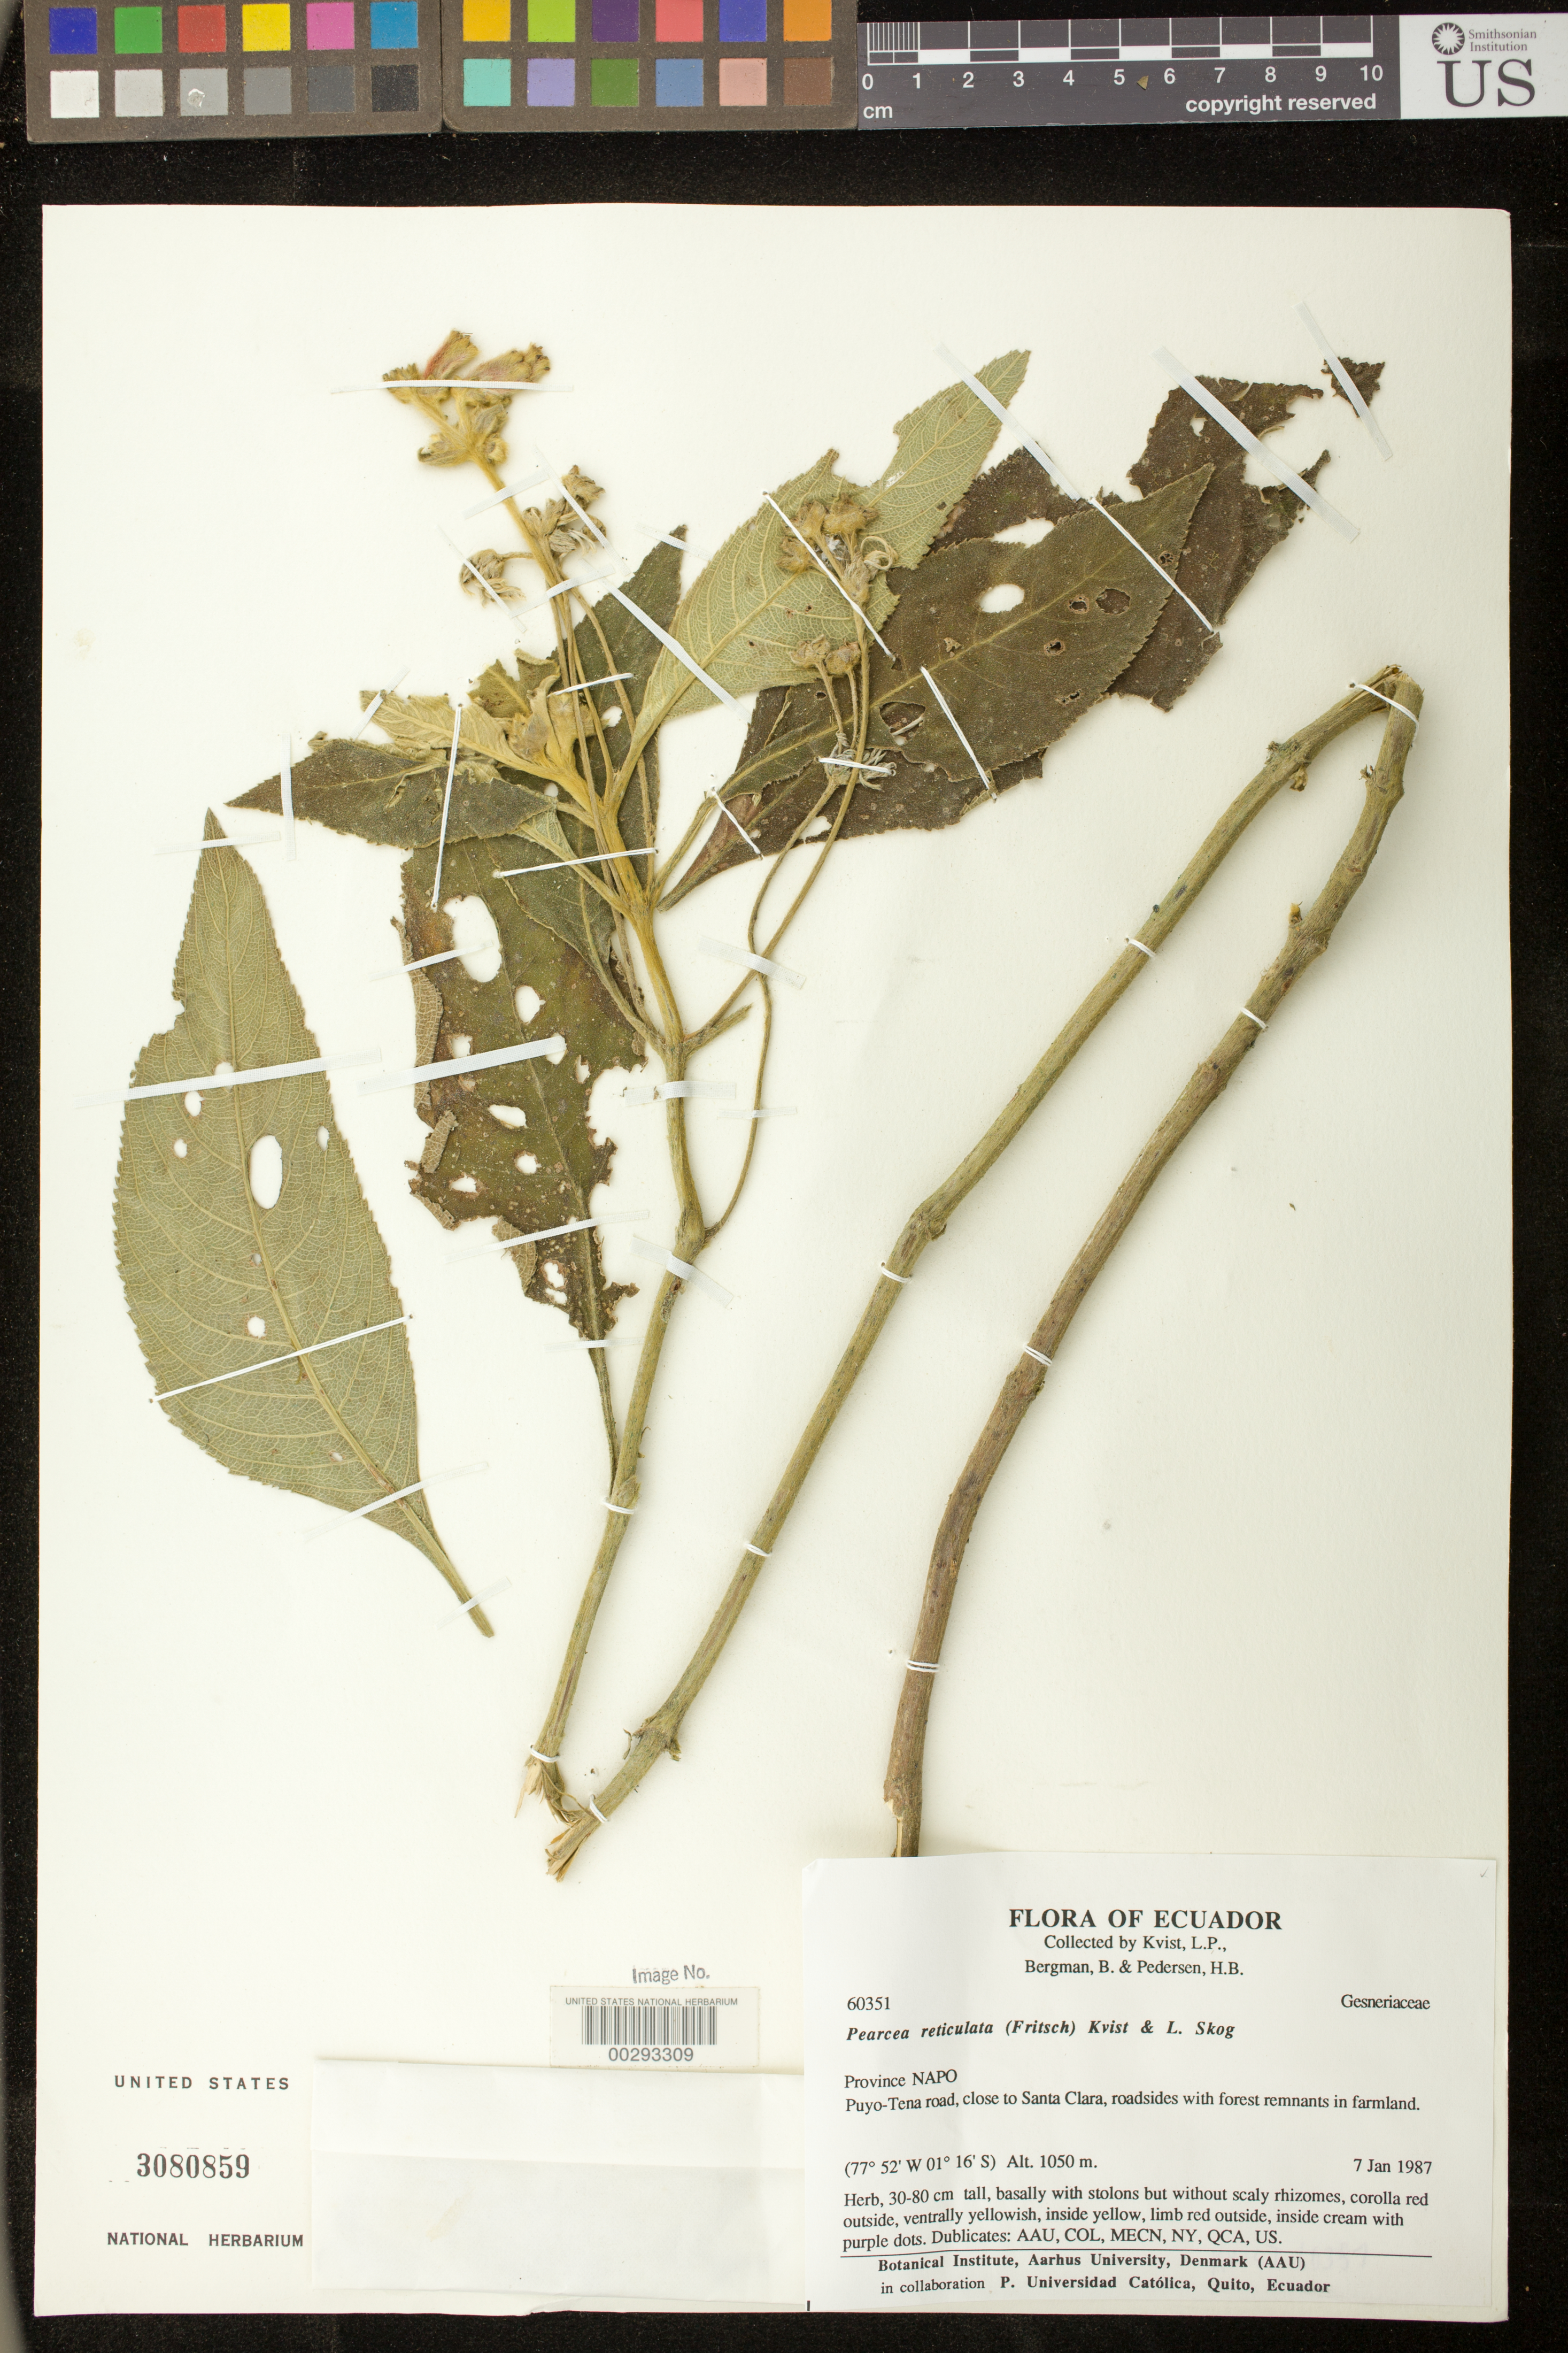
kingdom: Plantae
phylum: Tracheophyta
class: Magnoliopsida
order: Lamiales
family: Gesneriaceae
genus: Pearcea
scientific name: Pearcea reticulata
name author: (Fritsch) L.P. Kvist & L.E. Skog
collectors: L. P. Kvist, B. Bergman & H. B. Pedersen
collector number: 60351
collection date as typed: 07 Jan 1987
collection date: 1987-01-07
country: Ecuador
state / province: Napo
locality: Puyo - Tena road, close to Santa Clara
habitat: Roadsides with forest remanants in farmland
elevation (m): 1050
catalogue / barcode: US 3080859